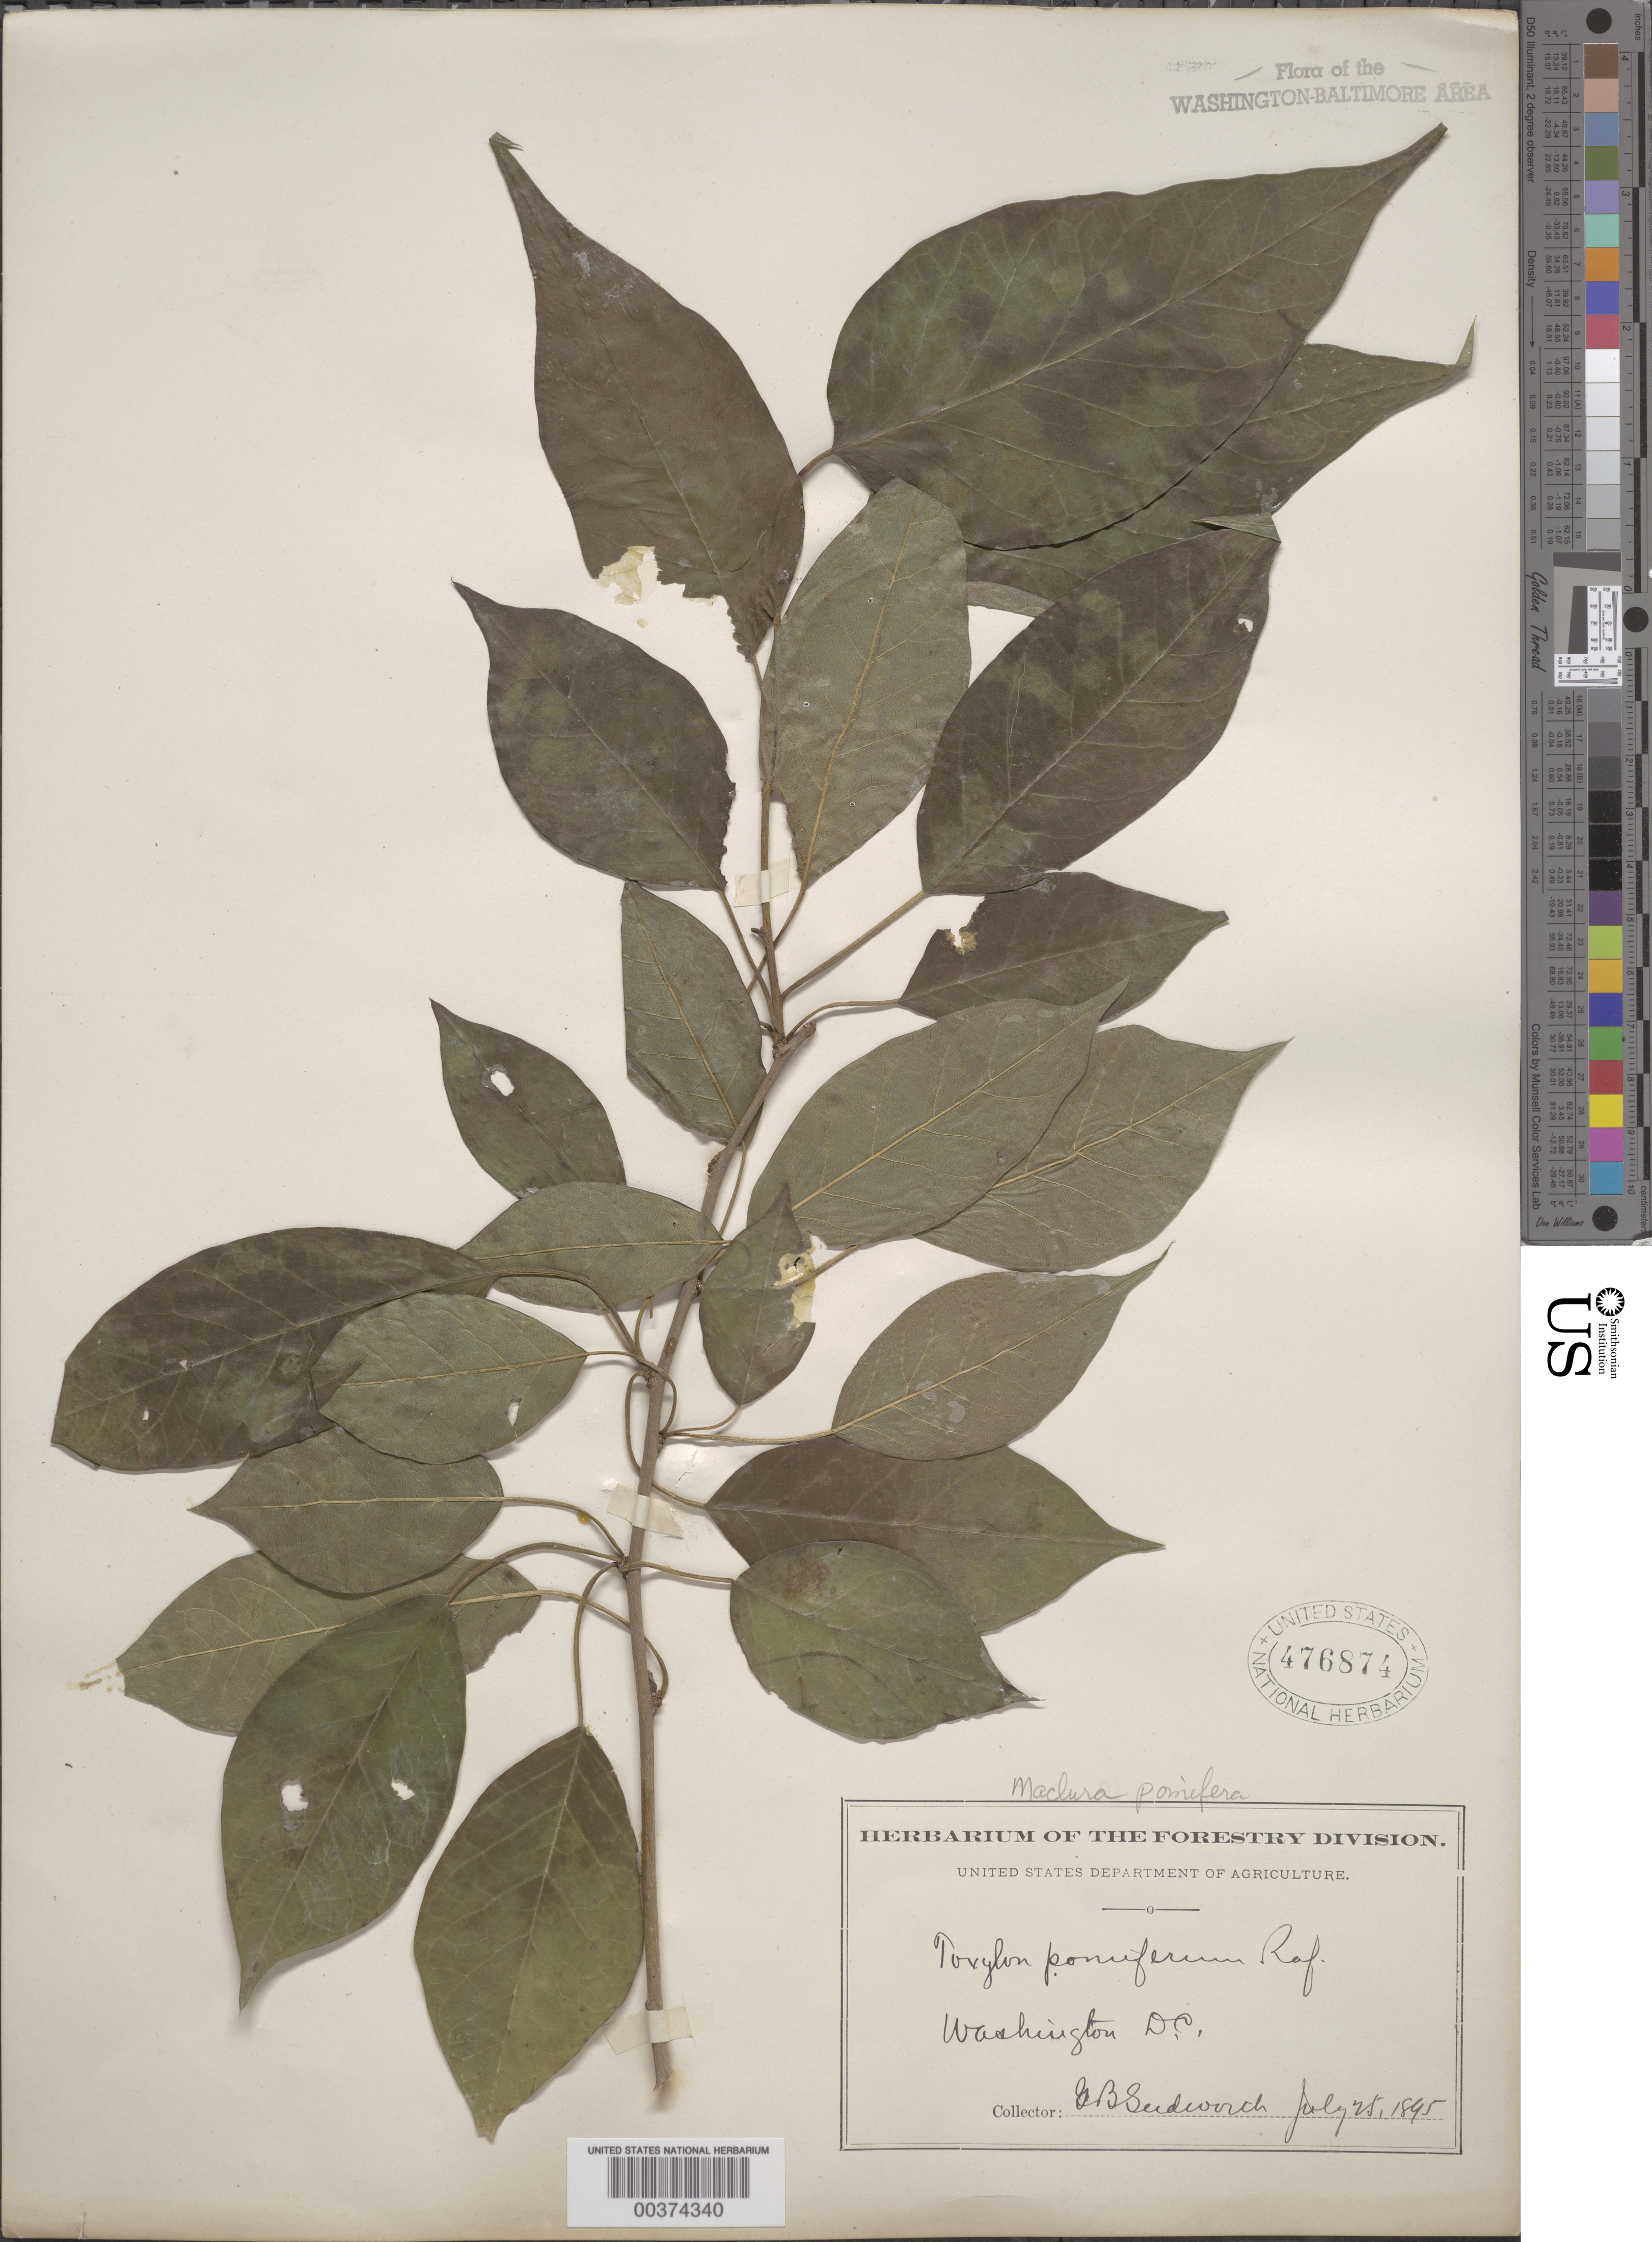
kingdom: Plantae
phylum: Tracheophyta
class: Magnoliopsida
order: Rosales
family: Moraceae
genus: Maclura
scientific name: Maclura pomifera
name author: (Raf.) C.K. Schneid.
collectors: G. B. Sudworth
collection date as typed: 25 Jul 1895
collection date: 1895-07-25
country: United States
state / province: District of Columbia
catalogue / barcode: US 476874